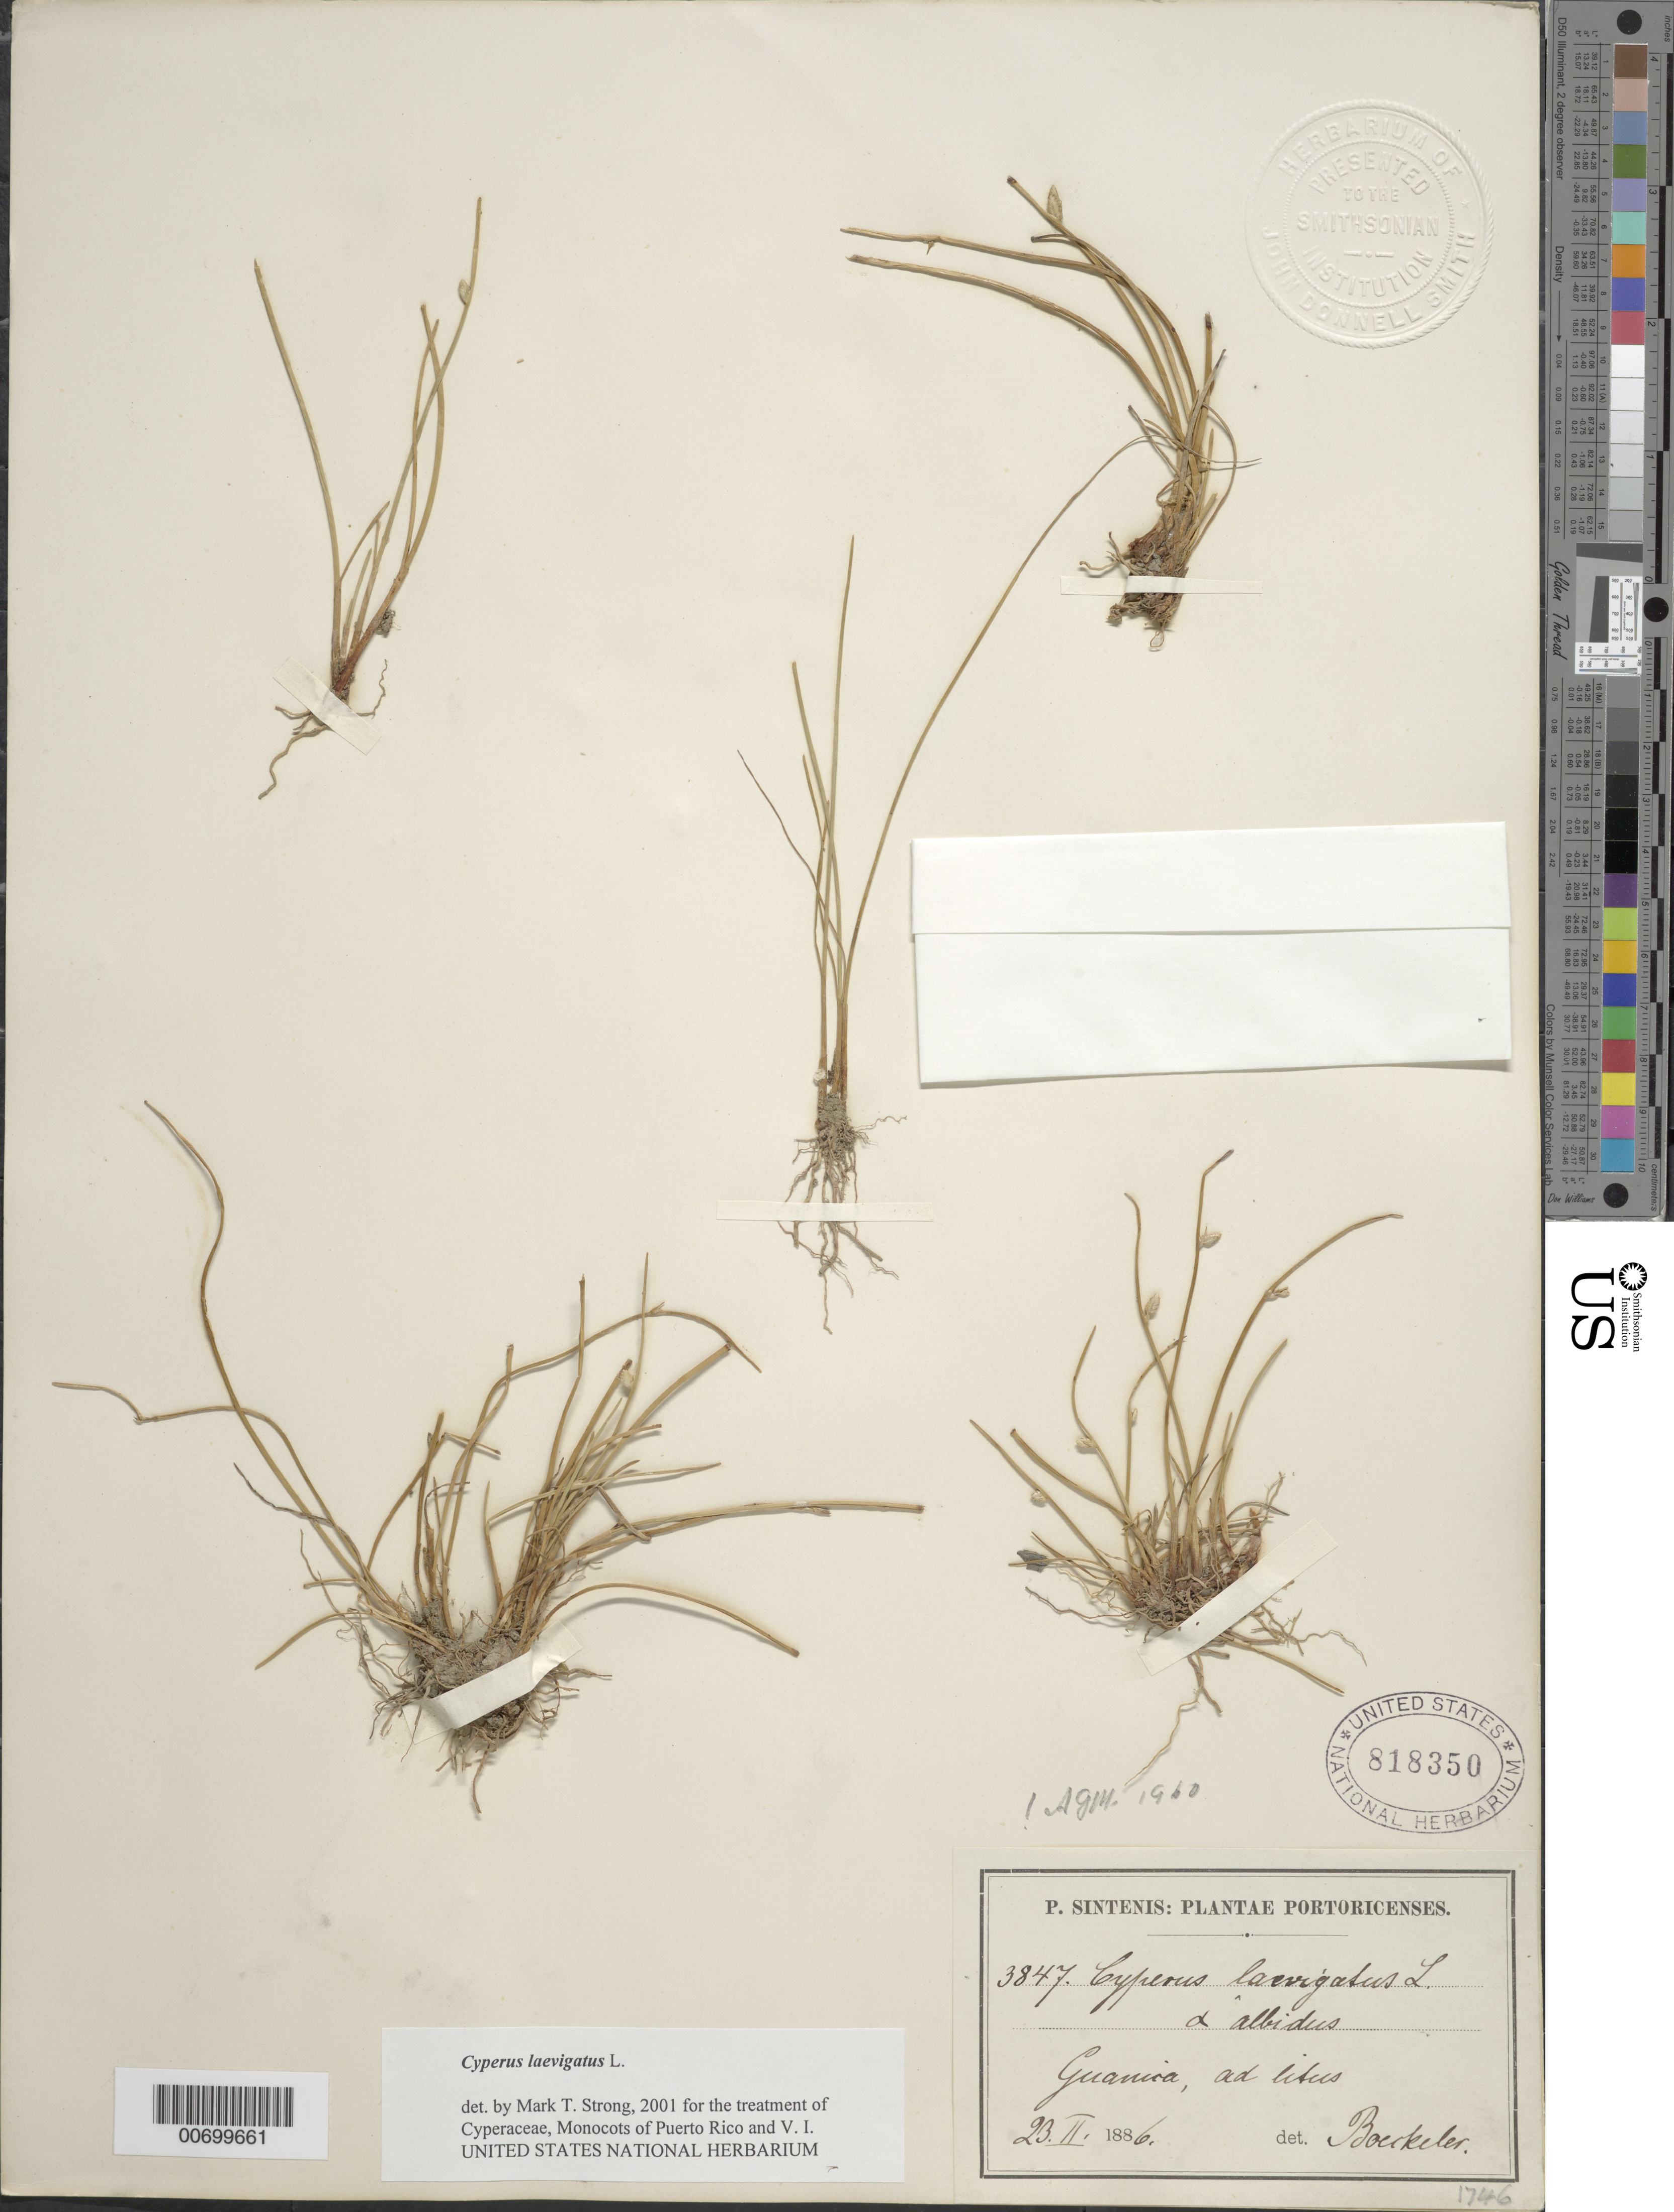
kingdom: Plantae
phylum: Tracheophyta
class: Liliopsida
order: Poales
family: Cyperaceae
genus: Cyperus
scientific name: Cyperus laevigatus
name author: L.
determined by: Strong, M. T., (US), Smithsonian Institution - National Museum of Natural History (UNITED STATES)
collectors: P. Sintenis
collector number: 3847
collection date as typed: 23 Feb 1886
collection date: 1886-02-23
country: Puerto Rico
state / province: Guánica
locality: Guanica.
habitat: Ad litus.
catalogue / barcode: US 818350